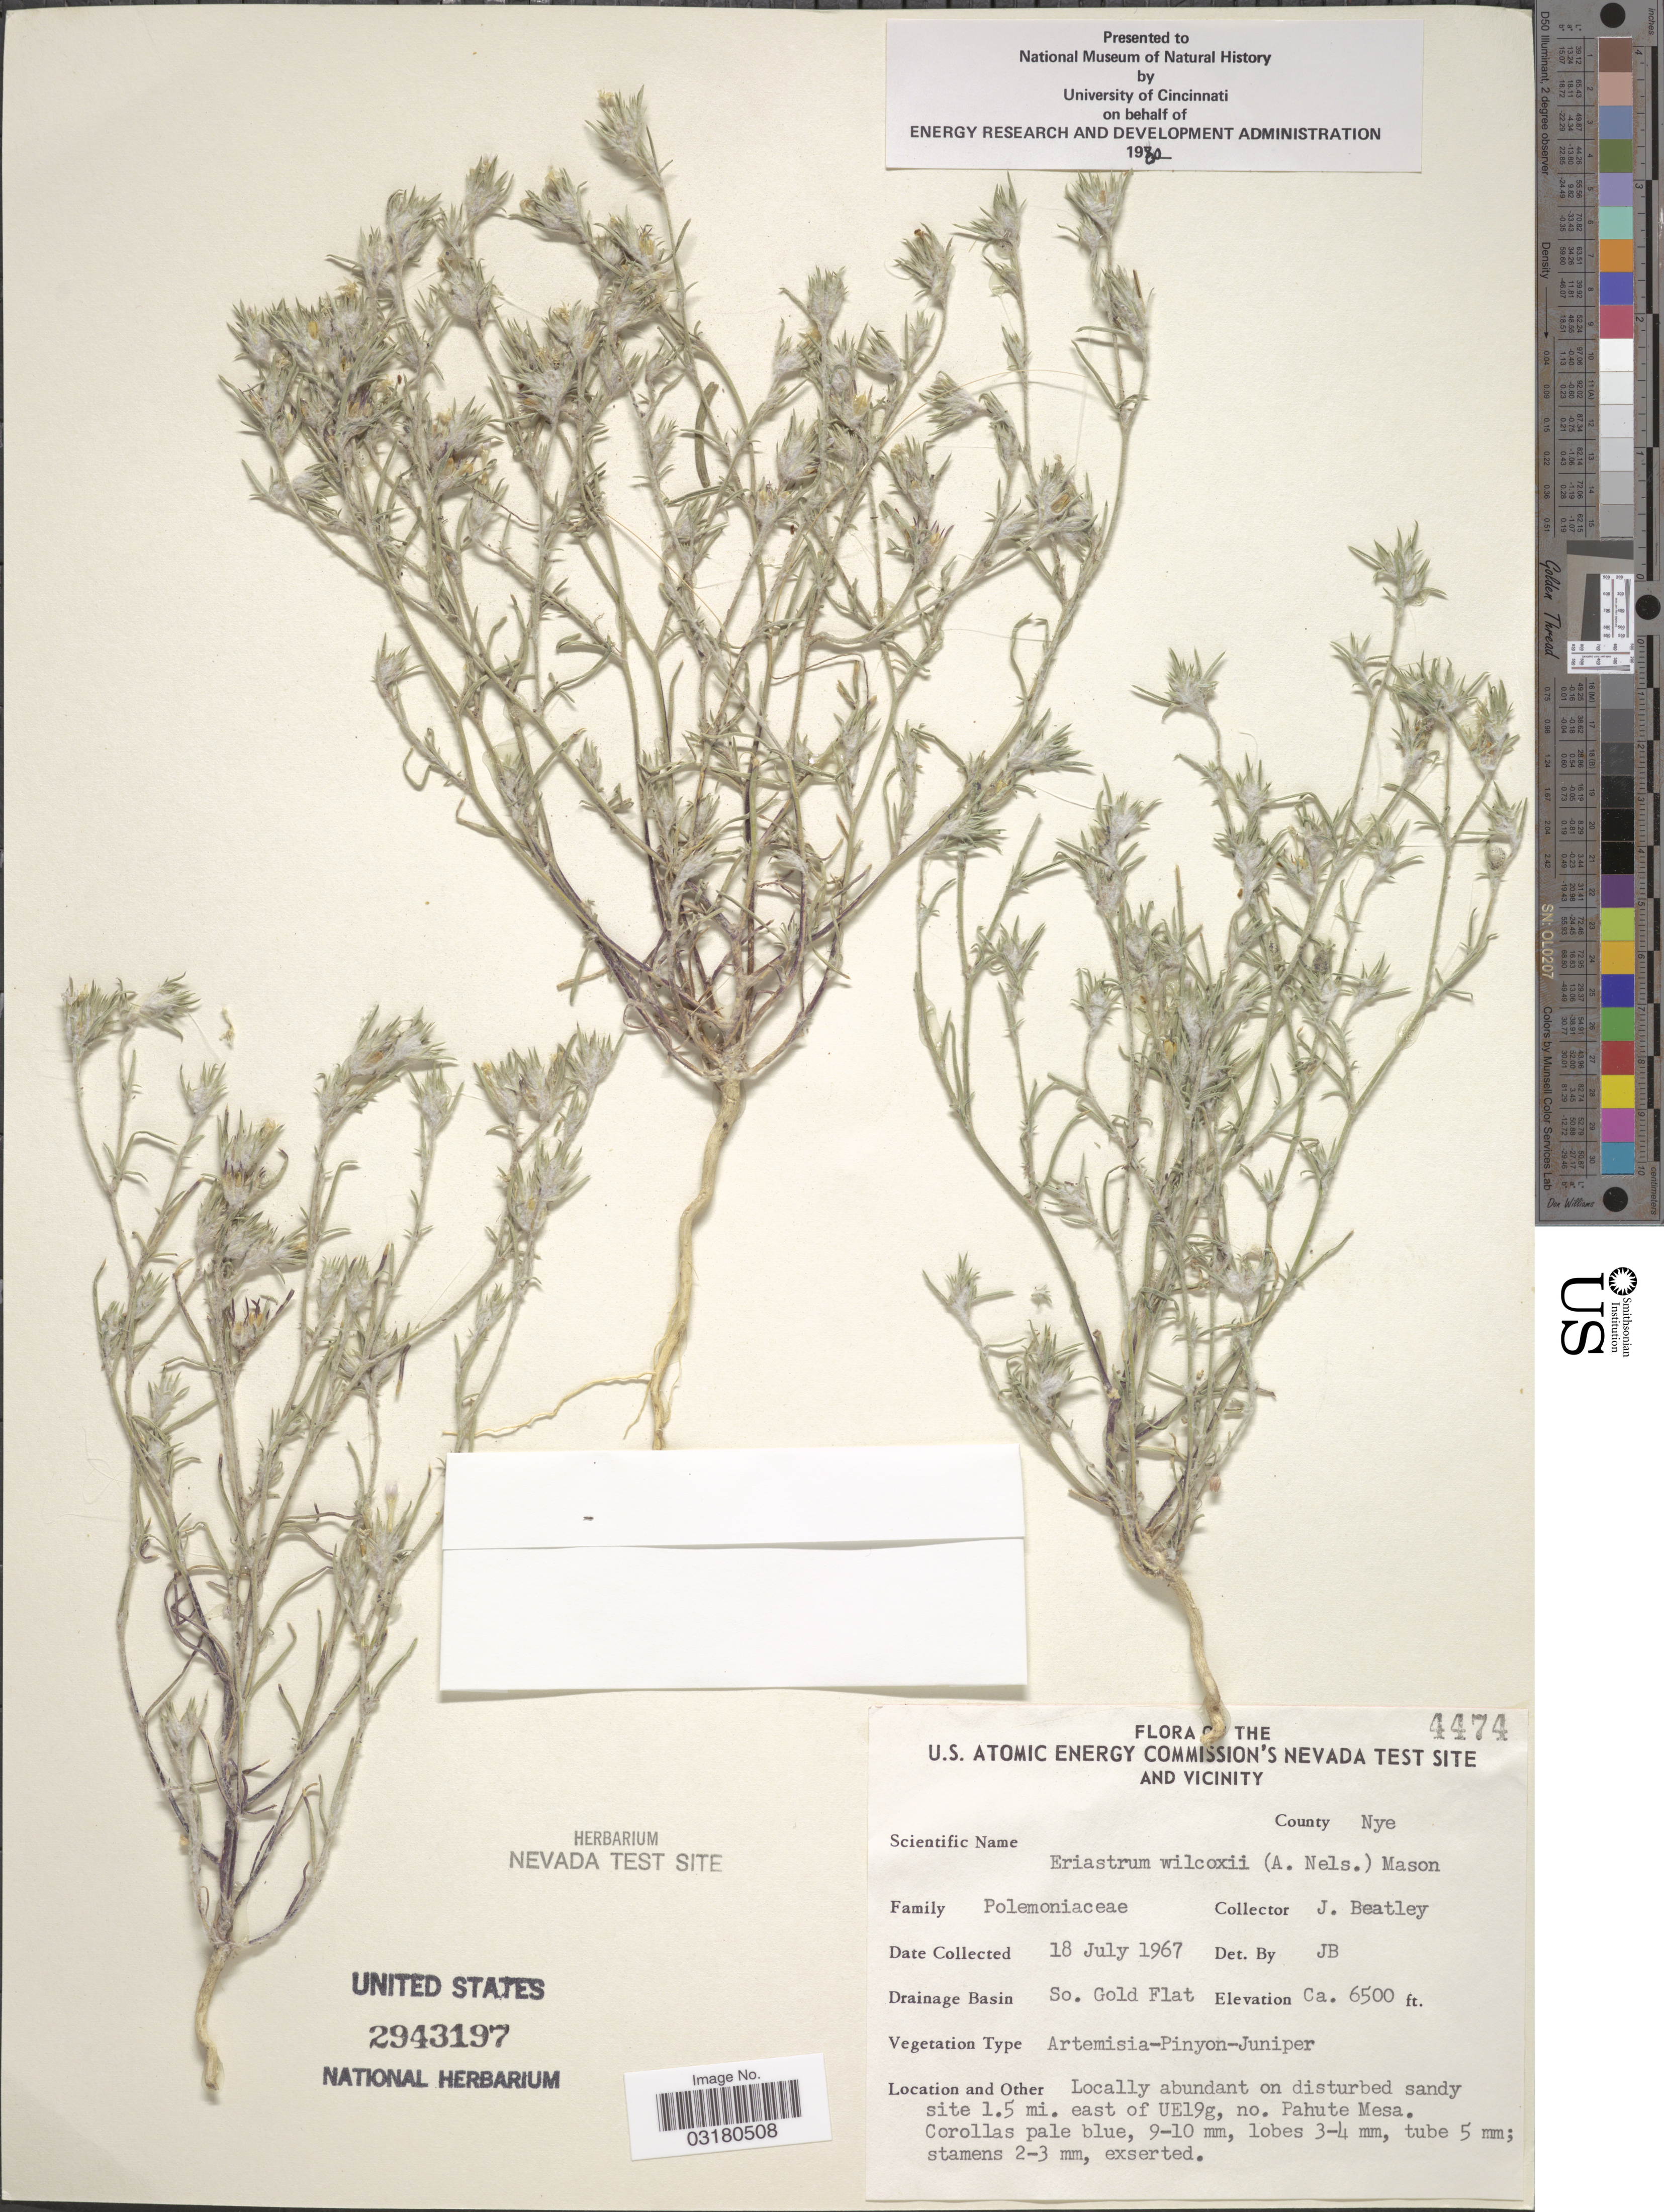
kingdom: Plantae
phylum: Tracheophyta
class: Magnoliopsida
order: Ericales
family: Polemoniaceae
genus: Eriastrum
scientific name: Eriastrum wilcoxii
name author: (A. Nelson) H. Mason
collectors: J. C. Beatley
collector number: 4474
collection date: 1967-07-18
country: United States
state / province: Nevada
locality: U.S. Atomic Energy Commission's Nevada Test Site and Vicinity. County Nye. Drainage Basin So. Gold Flat. Site 1.5 mi. east of UE19g, no. Pahute Mesa.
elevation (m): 1981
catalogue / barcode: US 2943197